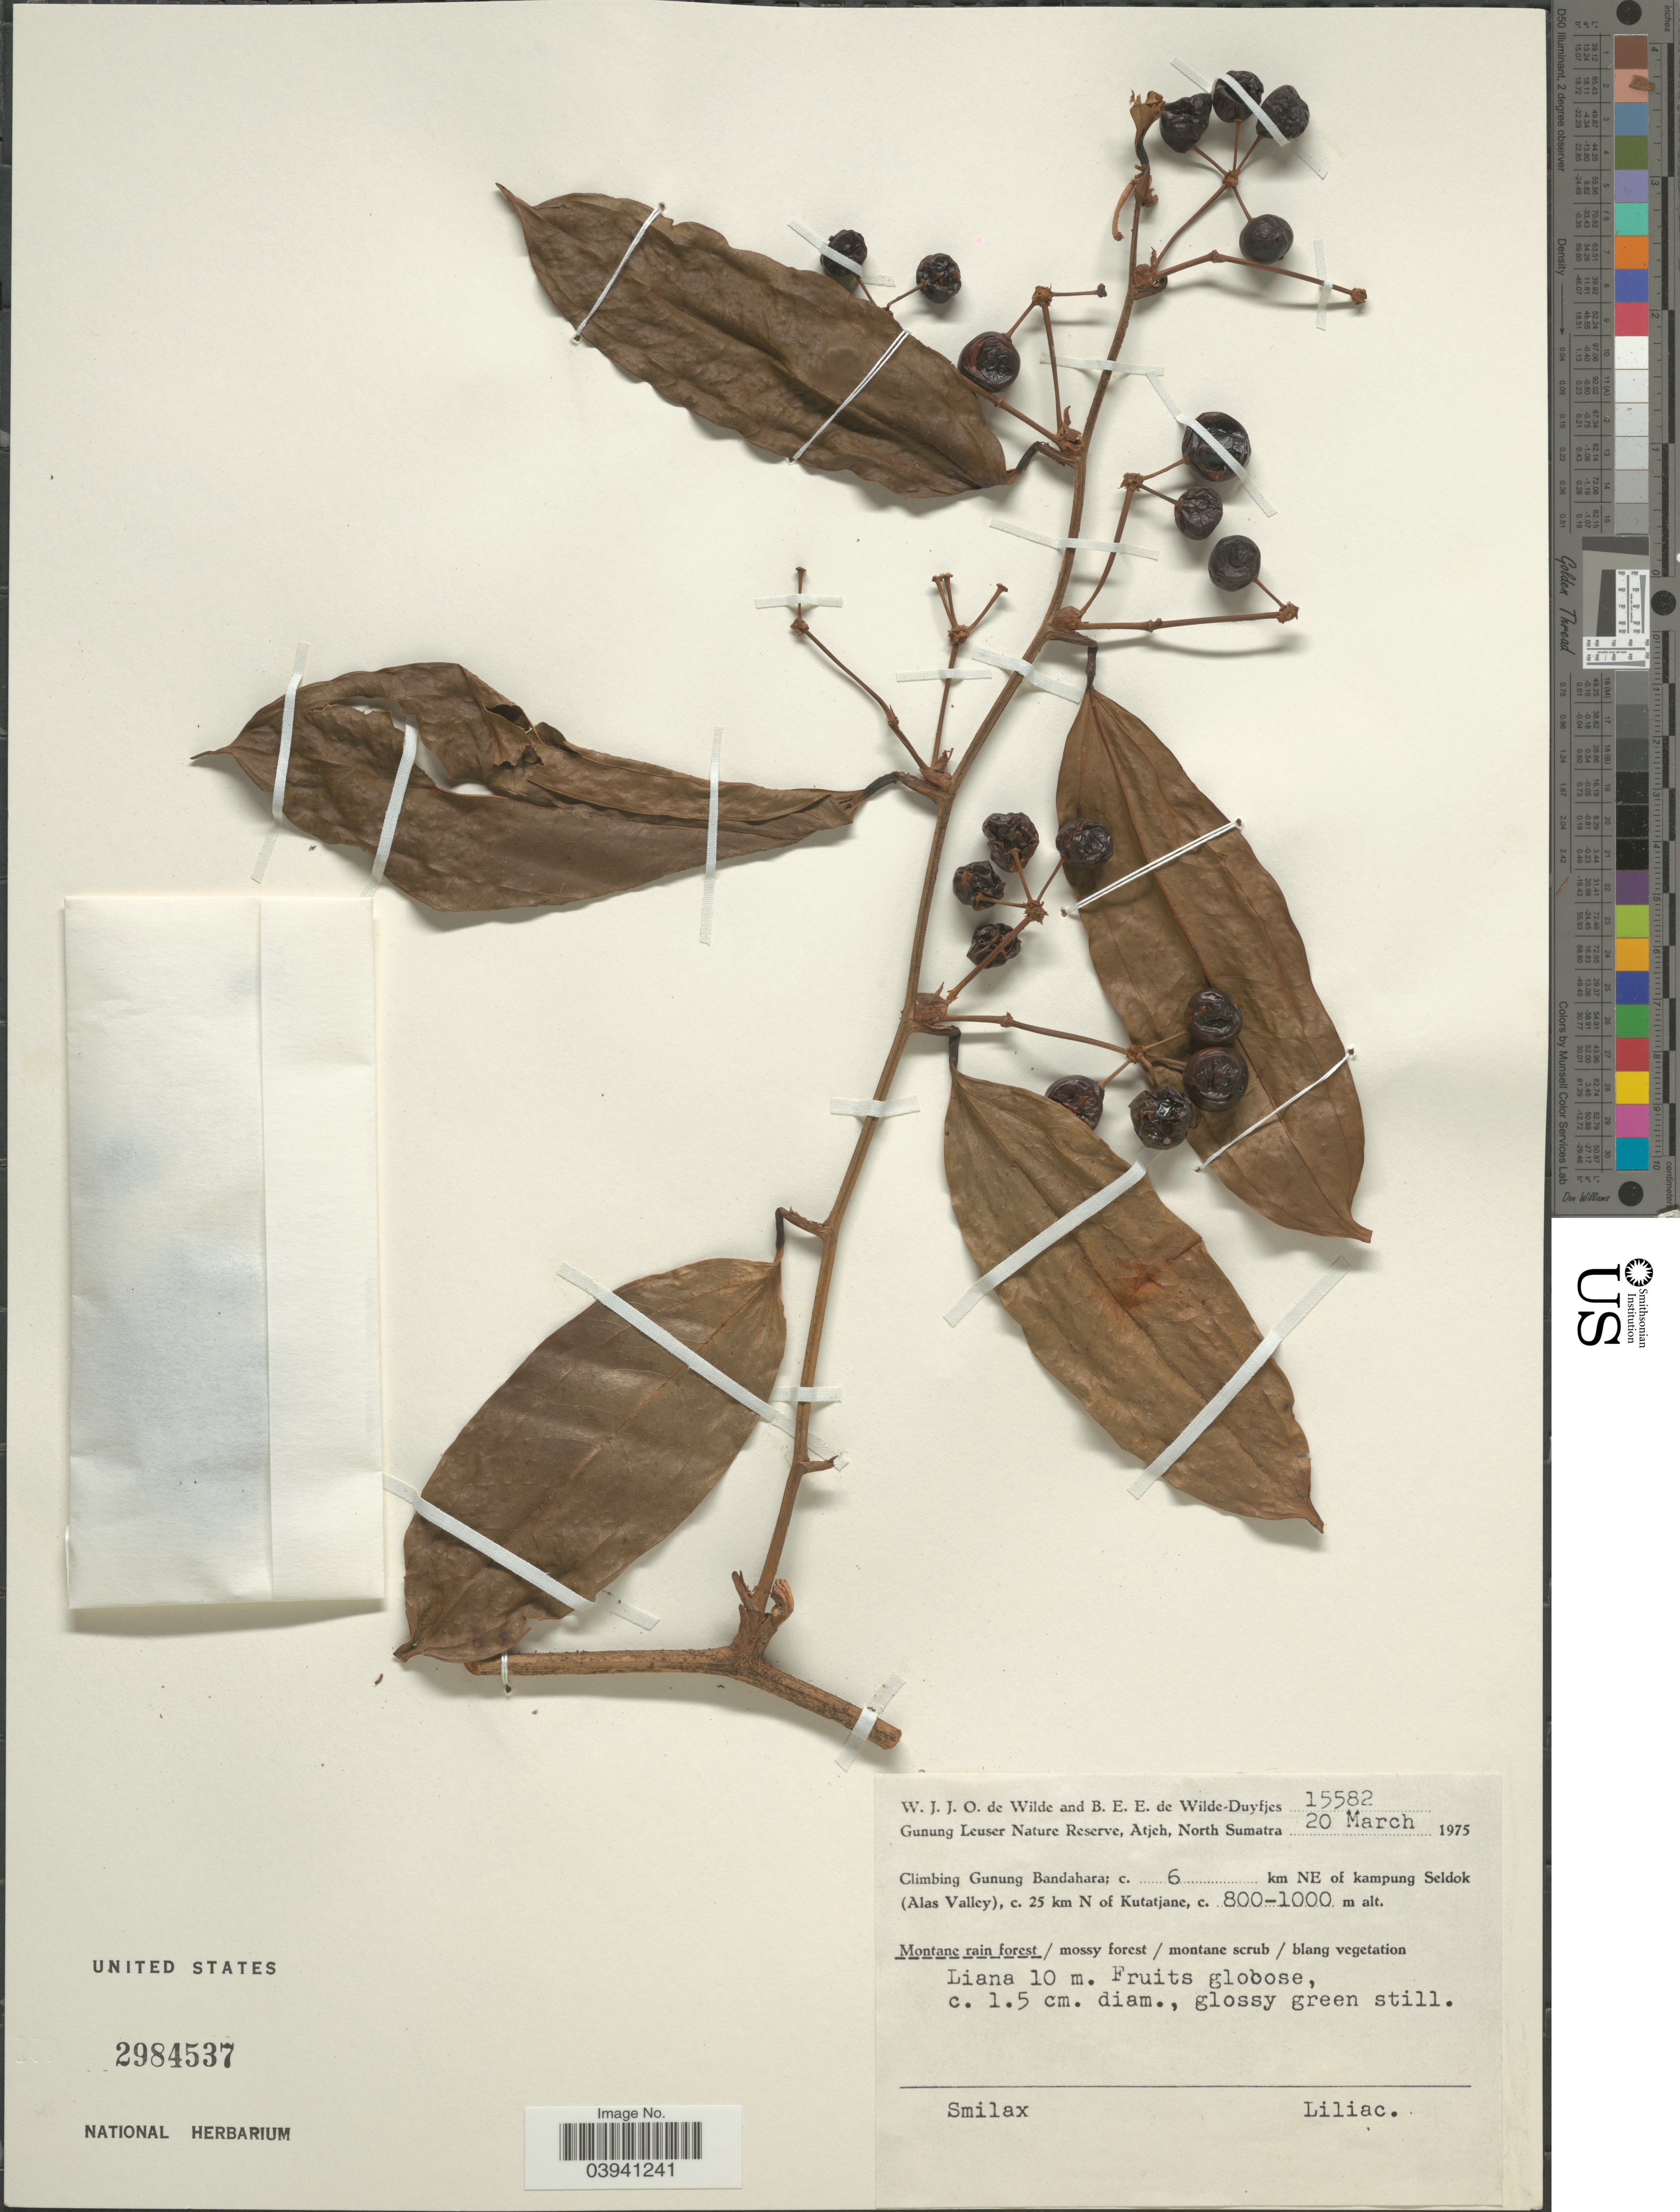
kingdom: Plantae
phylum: Tracheophyta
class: Liliopsida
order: Liliales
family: Smilacaceae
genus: Smilax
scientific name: Smilax sp.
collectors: W. J. de Wilde & B. E. de Wilde-Duyfjes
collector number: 15582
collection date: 1975-03-20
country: Indonesia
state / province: Sumatra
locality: Gunung Leuser Nature Reserve, Atjeh, North Sumatra. Climbing Gunung Bandahara; c. 6 km NE of kampung Seldok (Alas Valley), c. 25 km N of Kutatjane.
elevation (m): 800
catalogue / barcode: US 2984537